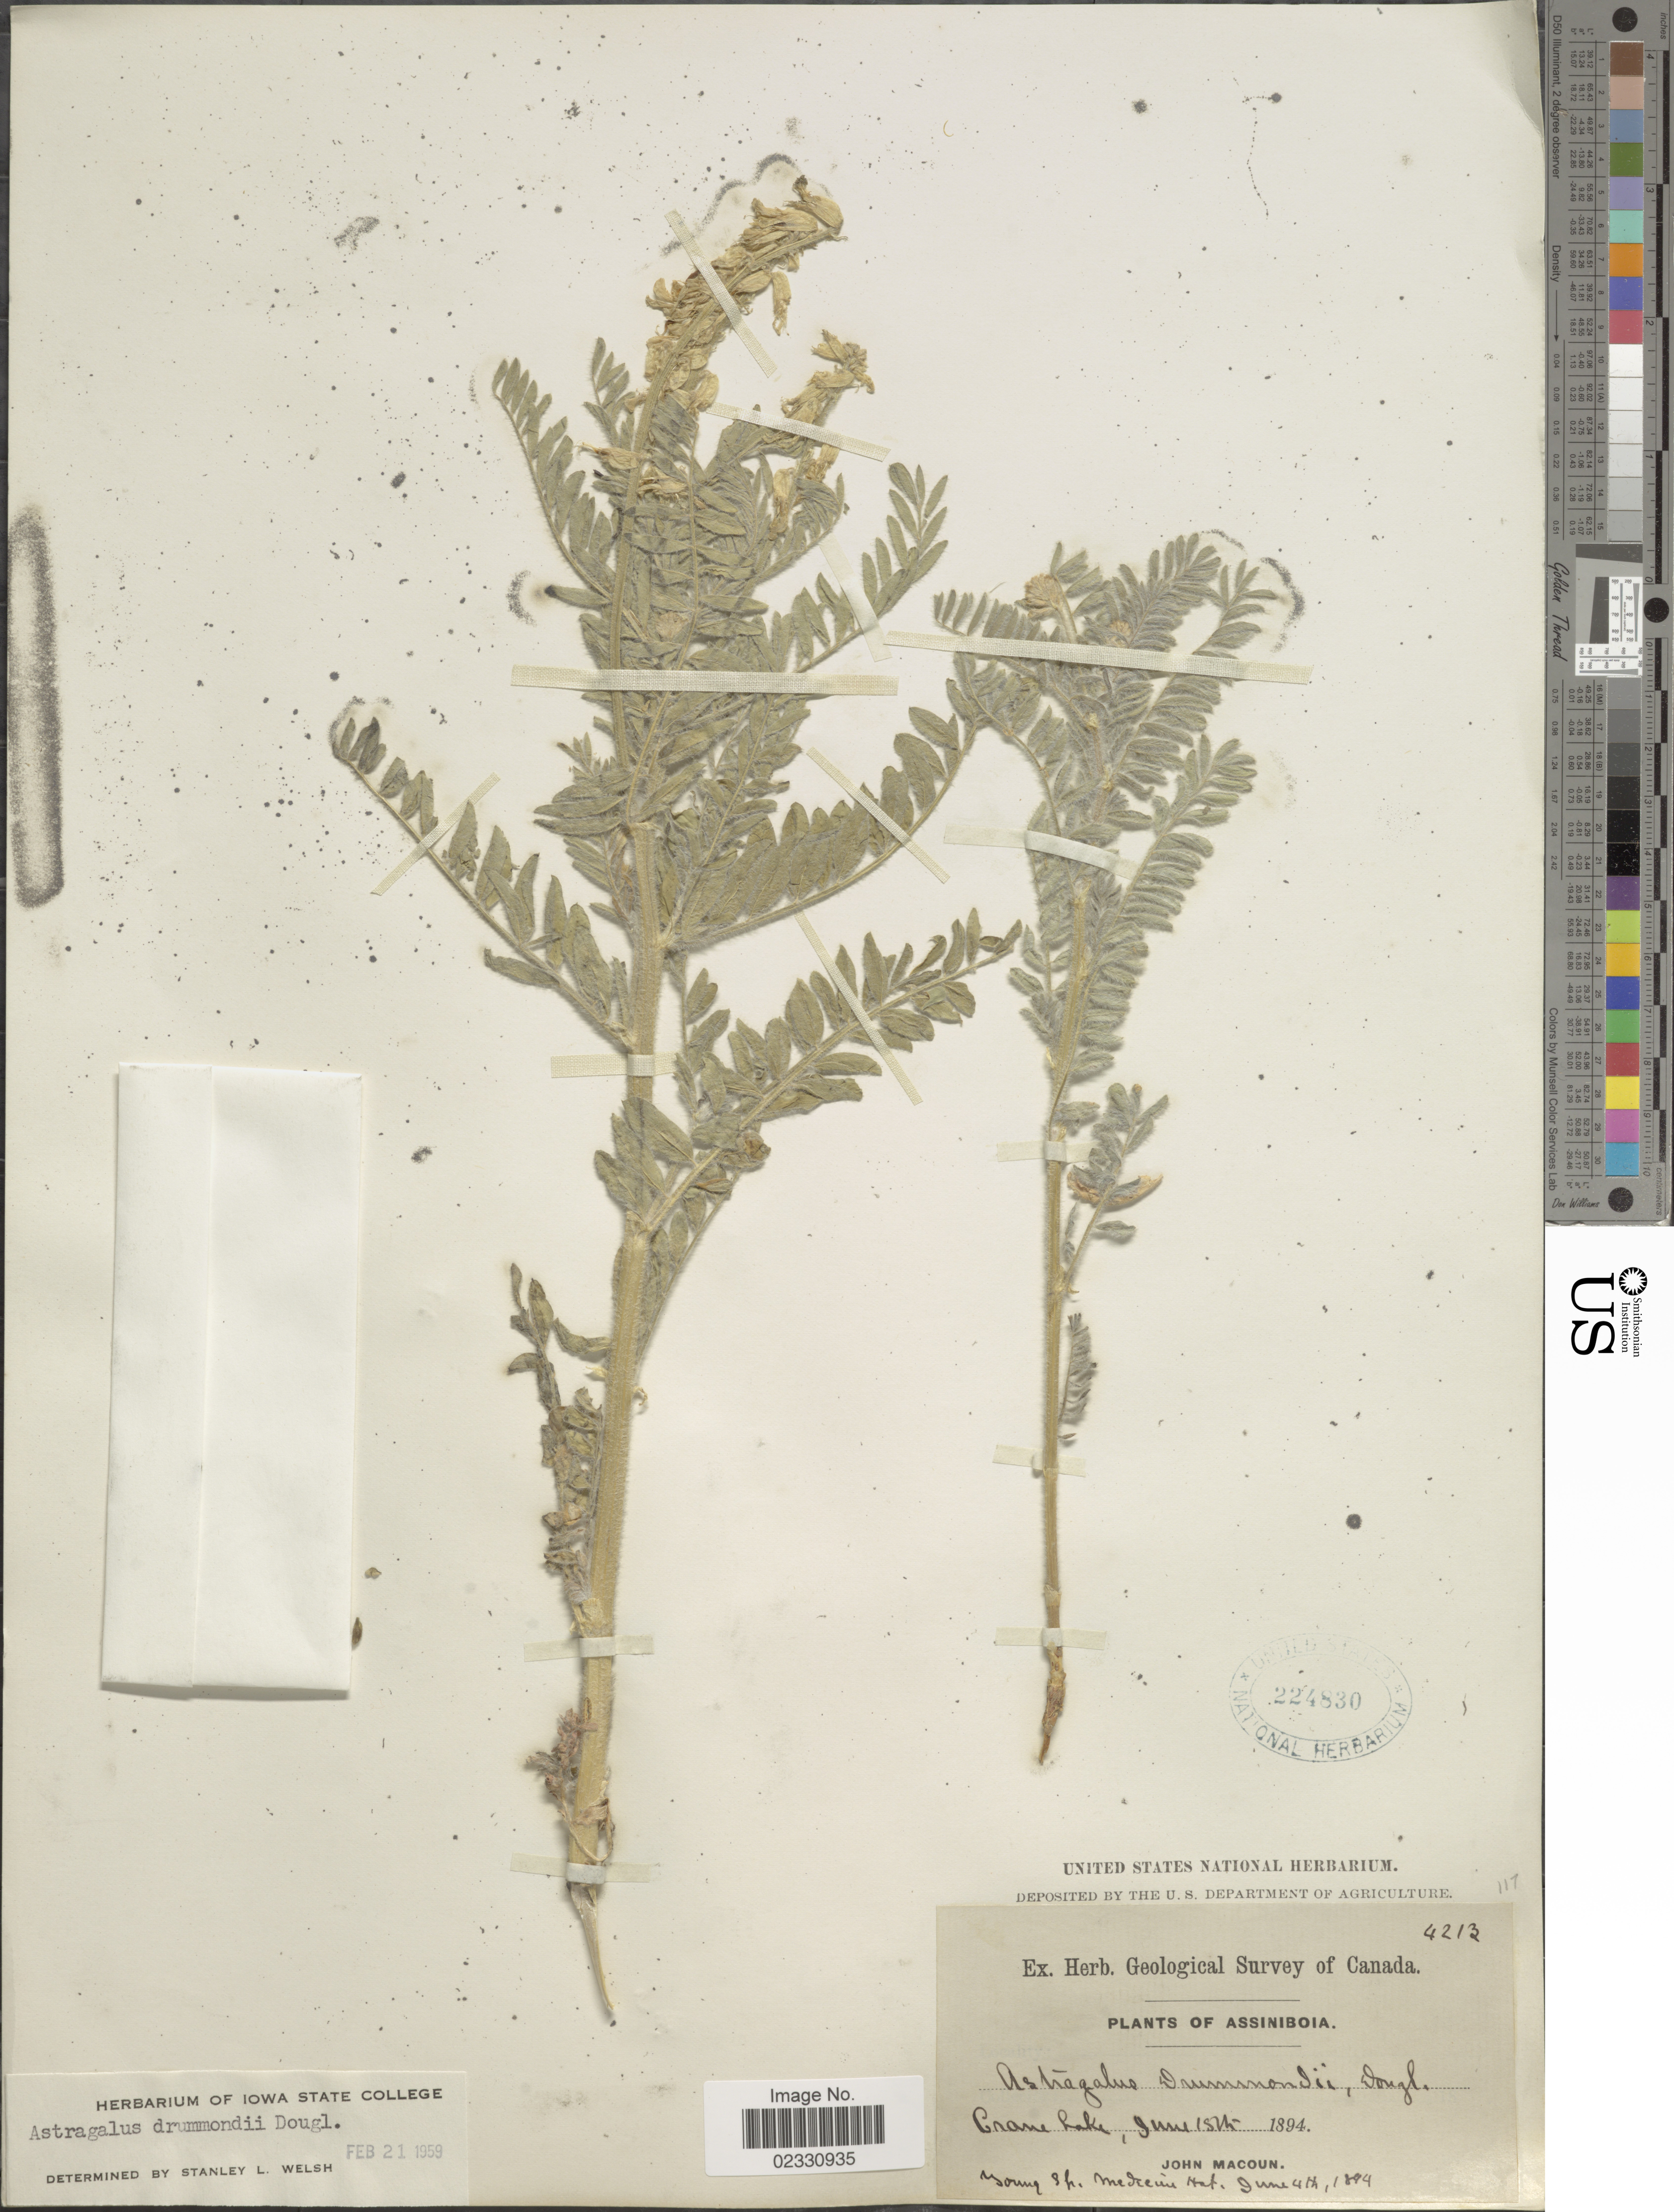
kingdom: Plantae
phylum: Tracheophyta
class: Magnoliopsida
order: Fabales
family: Fabaceae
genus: Astragalus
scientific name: Astragalus drummondii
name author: Hook.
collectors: J. Macoun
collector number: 4213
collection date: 1894-06-15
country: Canada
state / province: Saskatchewan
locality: Assiniboia, Crane Lake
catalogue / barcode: US 224830